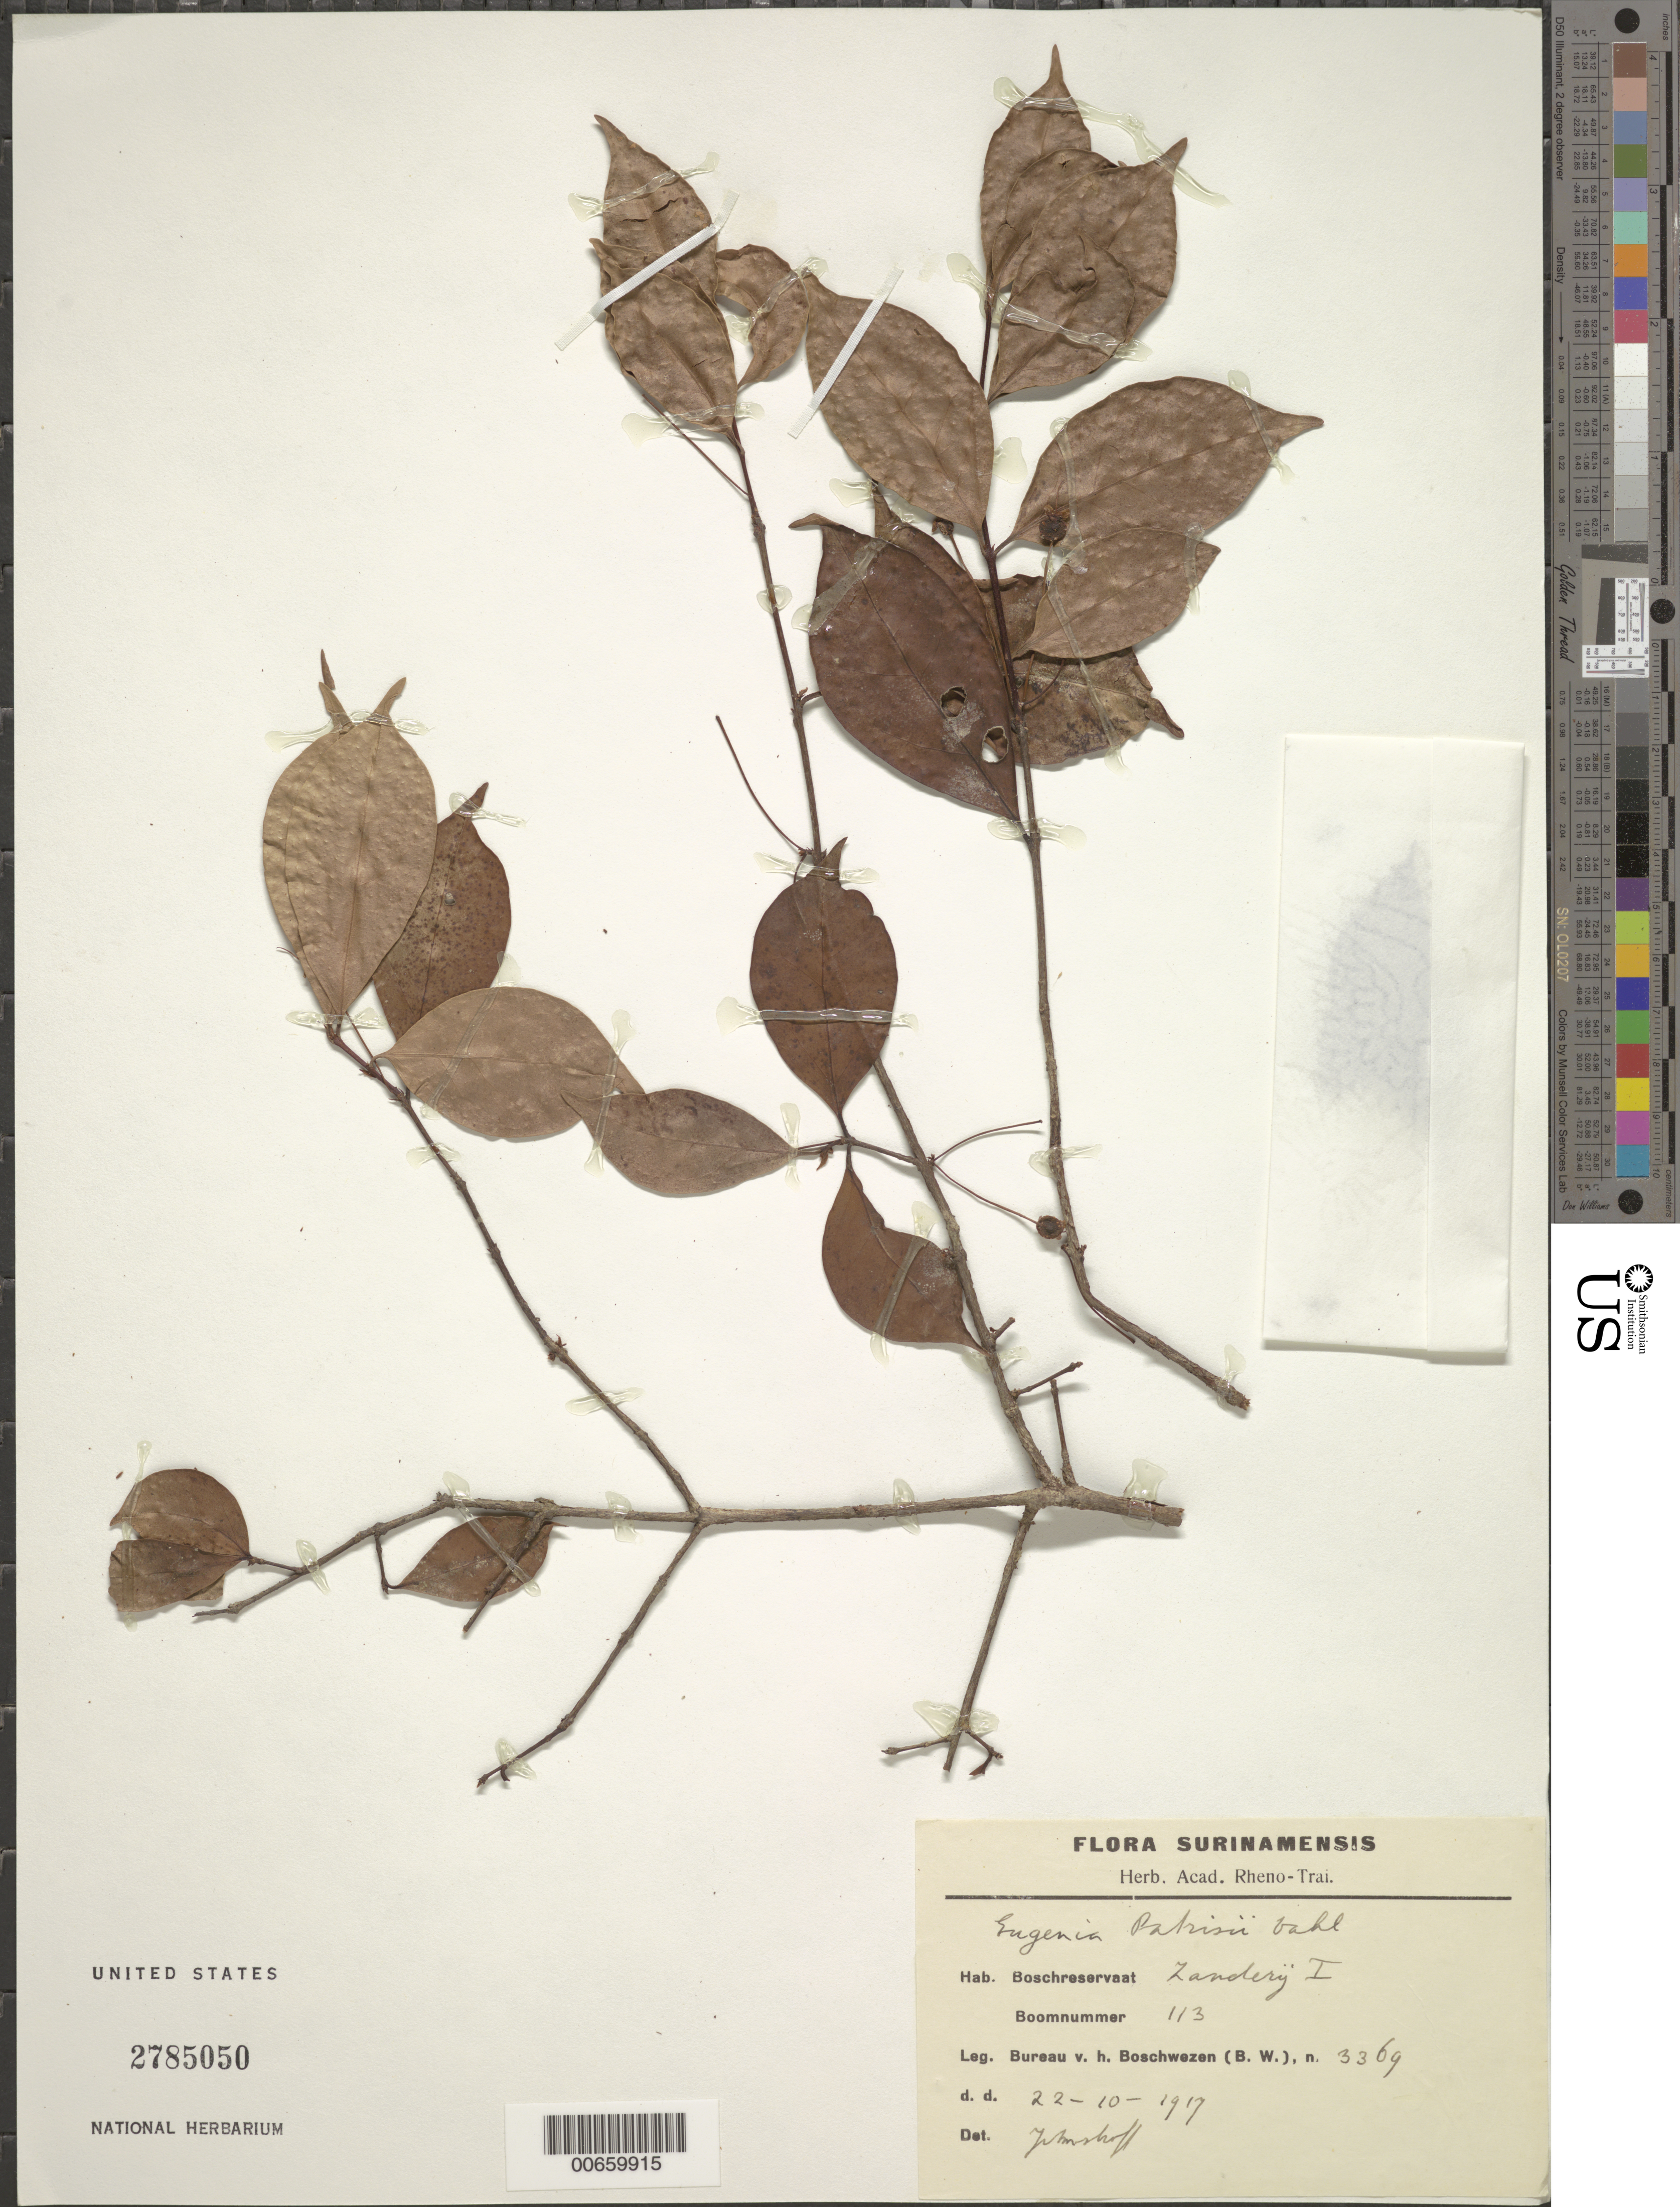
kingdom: Plantae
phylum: Tracheophyta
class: Magnoliopsida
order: Myrtales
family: Myrtaceae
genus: Eugenia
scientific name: Eugenia patrisii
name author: Vahl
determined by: Amshoff, G. J. H.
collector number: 3369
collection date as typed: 22-Oct-17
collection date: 1917-10-22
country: Suriname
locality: Zanderij I., Forest Reserve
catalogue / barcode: US 2785050